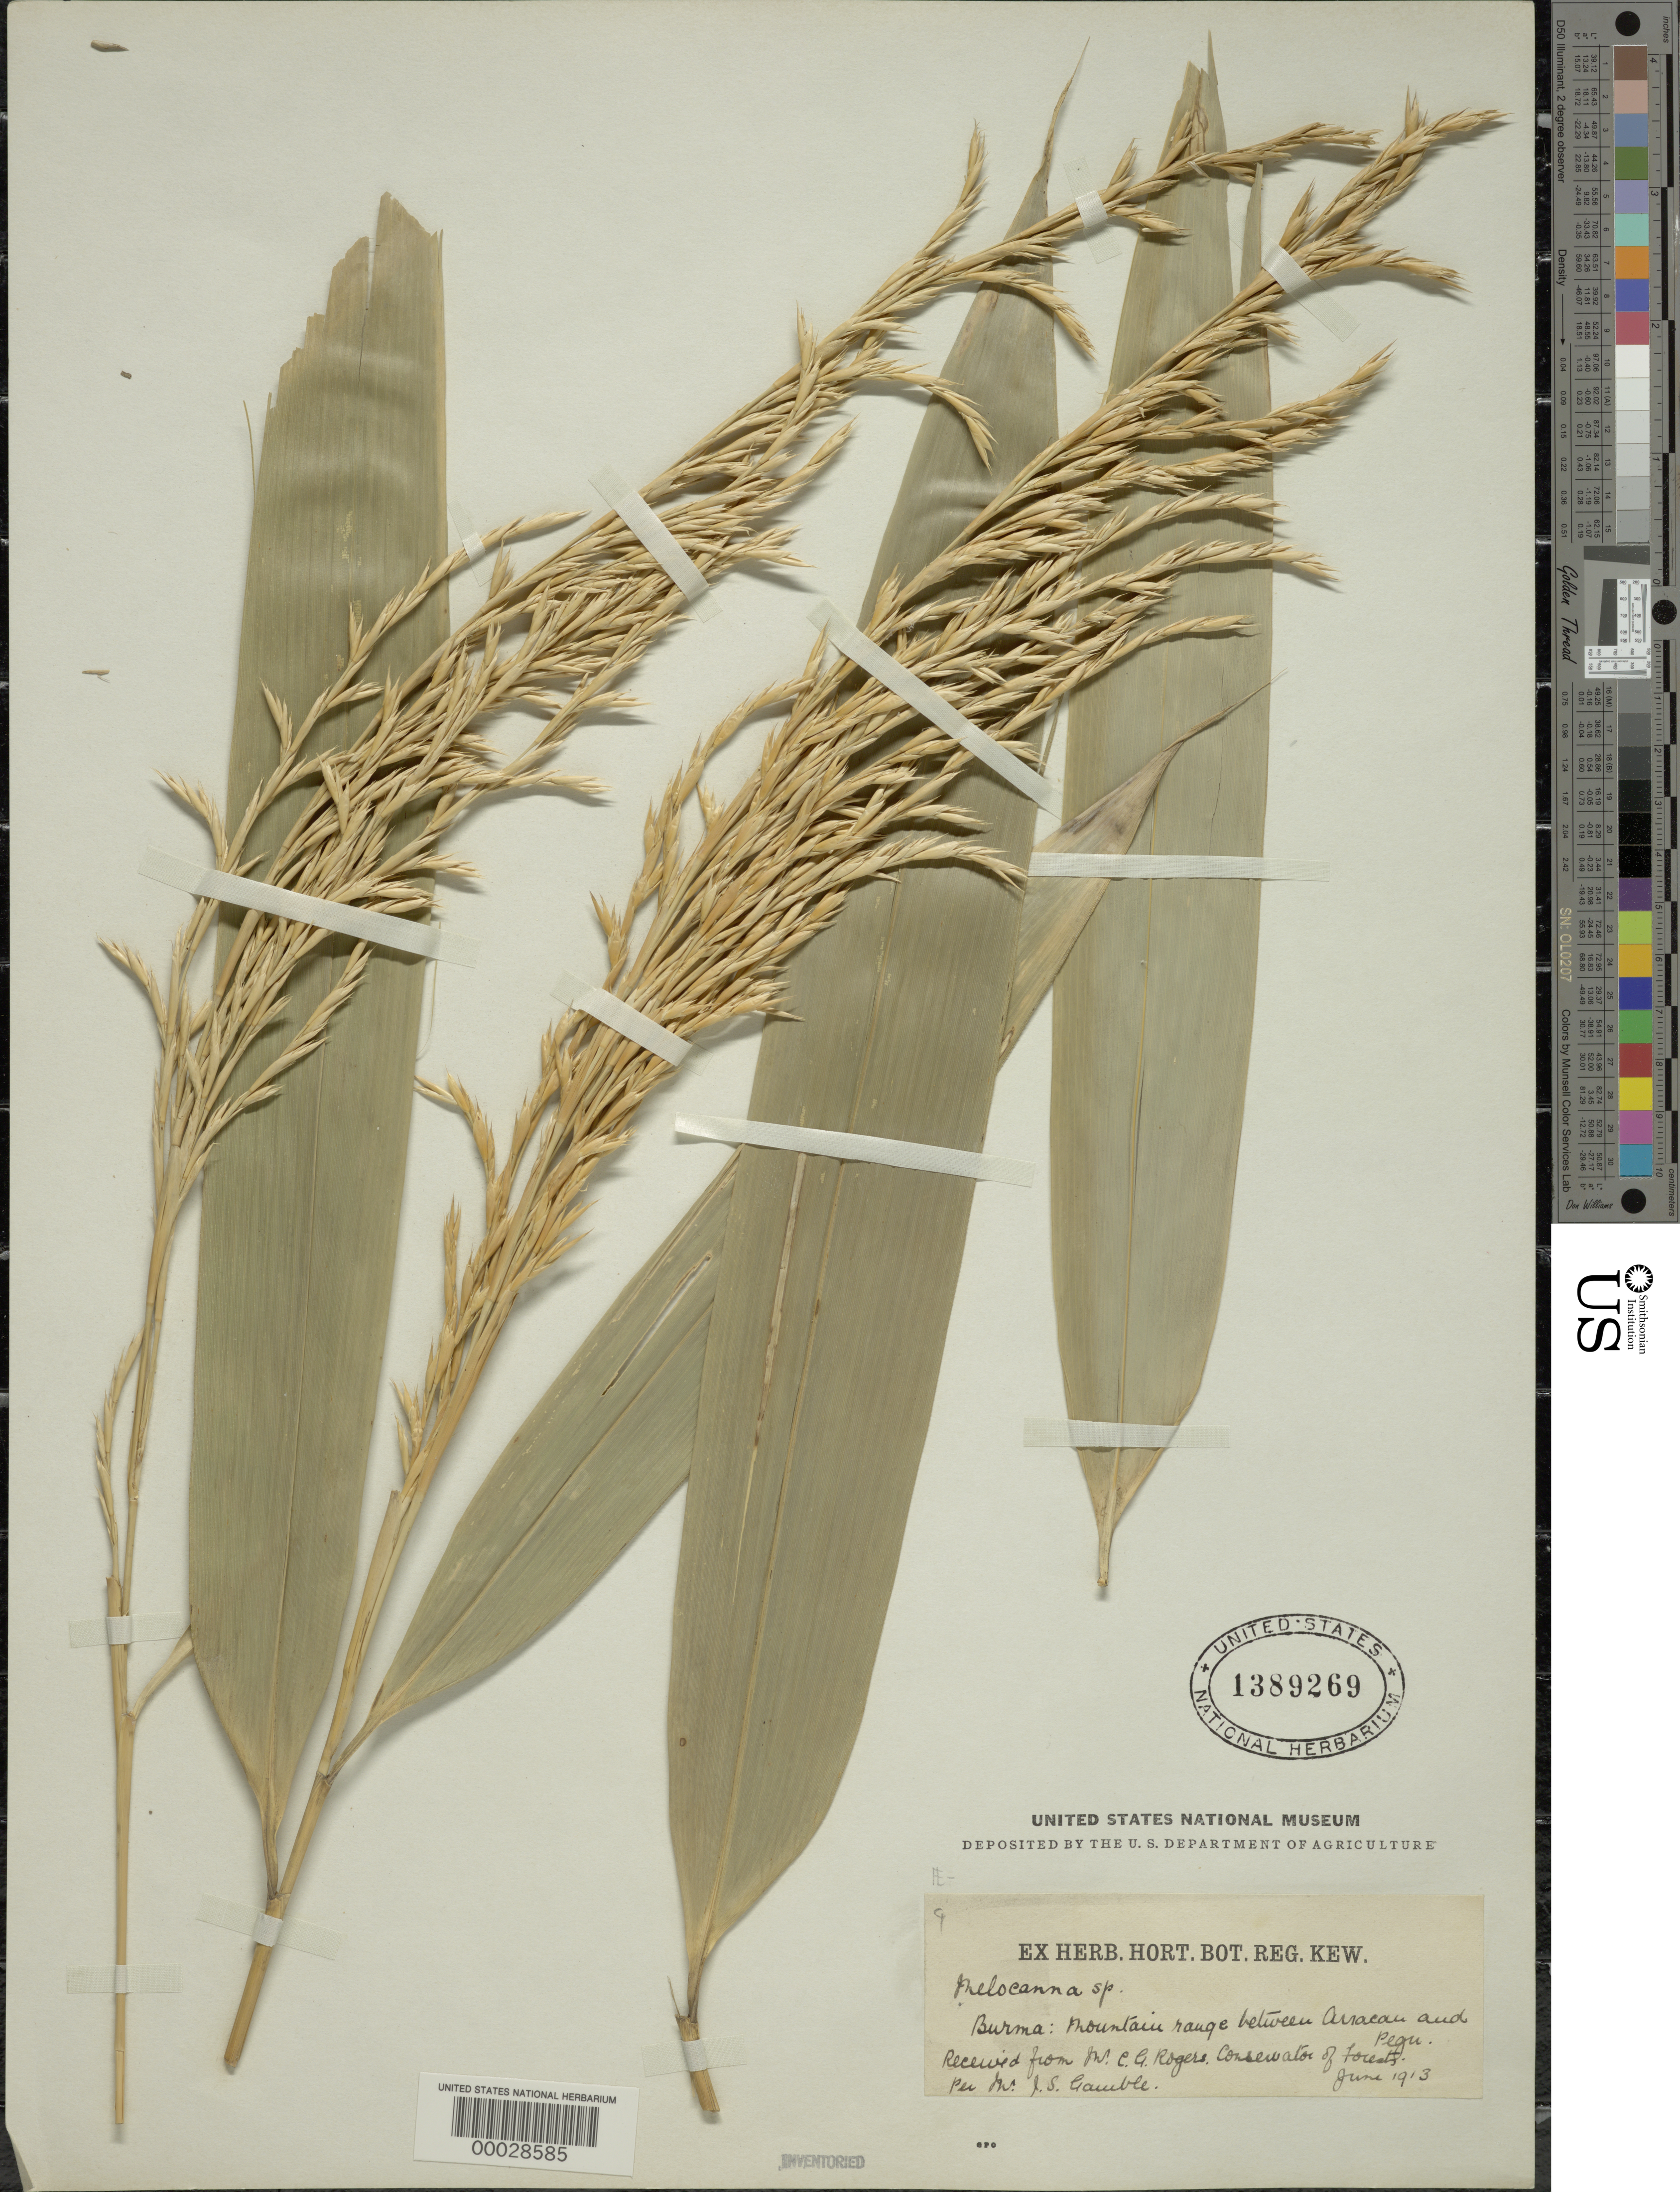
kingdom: Plantae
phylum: Tracheophyta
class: Liliopsida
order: Poales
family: Poaceae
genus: Melocanna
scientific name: Melocanna baccifera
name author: (Roxb.) Kurz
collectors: J. S. Gamble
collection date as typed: Jun 1913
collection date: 1913-06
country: Myanmar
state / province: Bago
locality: Pegu District, mountain range, Arracau, Pegu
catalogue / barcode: US 1389269